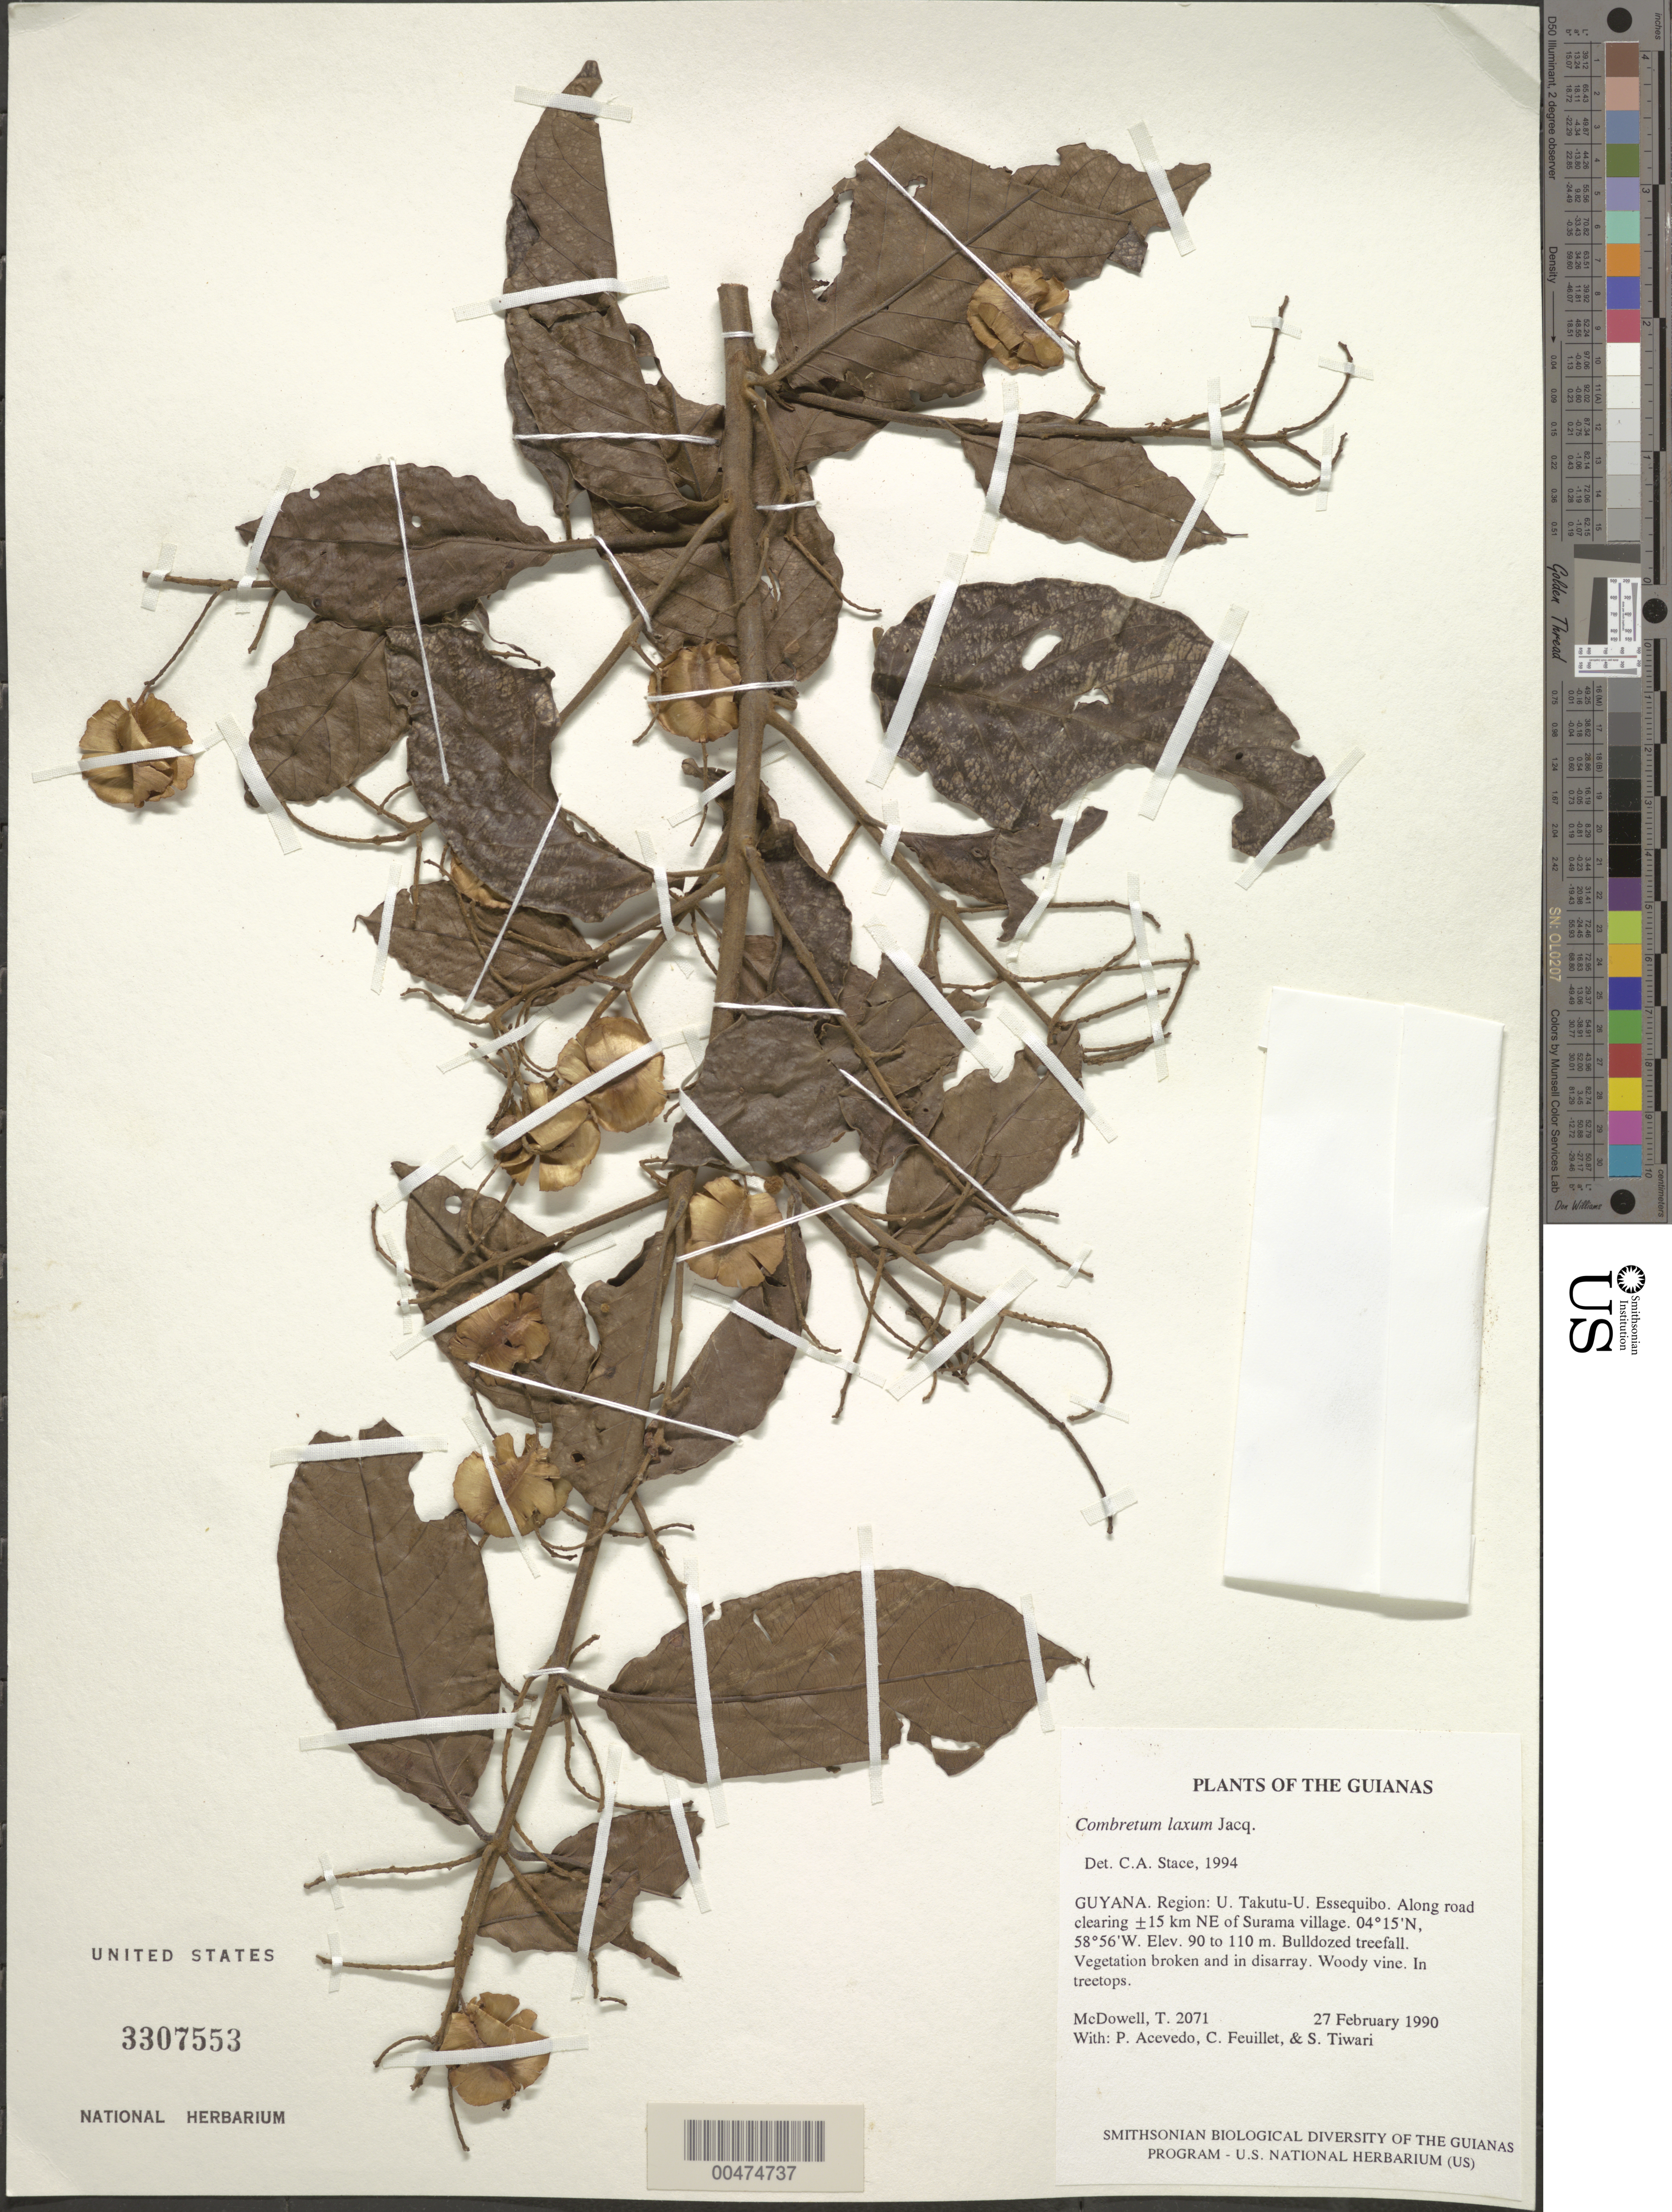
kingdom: Plantae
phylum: Tracheophyta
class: Magnoliopsida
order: Myrtales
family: Combretaceae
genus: Combretum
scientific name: Combretum laxum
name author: Jacq.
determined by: Stace, C. A.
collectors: T. McDowell, P. Acevedo-Rodr., C. Feuillet & S. Tiwari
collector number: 2071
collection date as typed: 27 February 1990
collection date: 1990-02-27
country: Guyana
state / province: Potaro-Siparuni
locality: Along Paranapanema road clearing ±15 km NE of Surama village. Iwokrama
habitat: Bulldozed treefall. Vegetation broken and in disarray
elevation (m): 90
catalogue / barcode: US 3307553